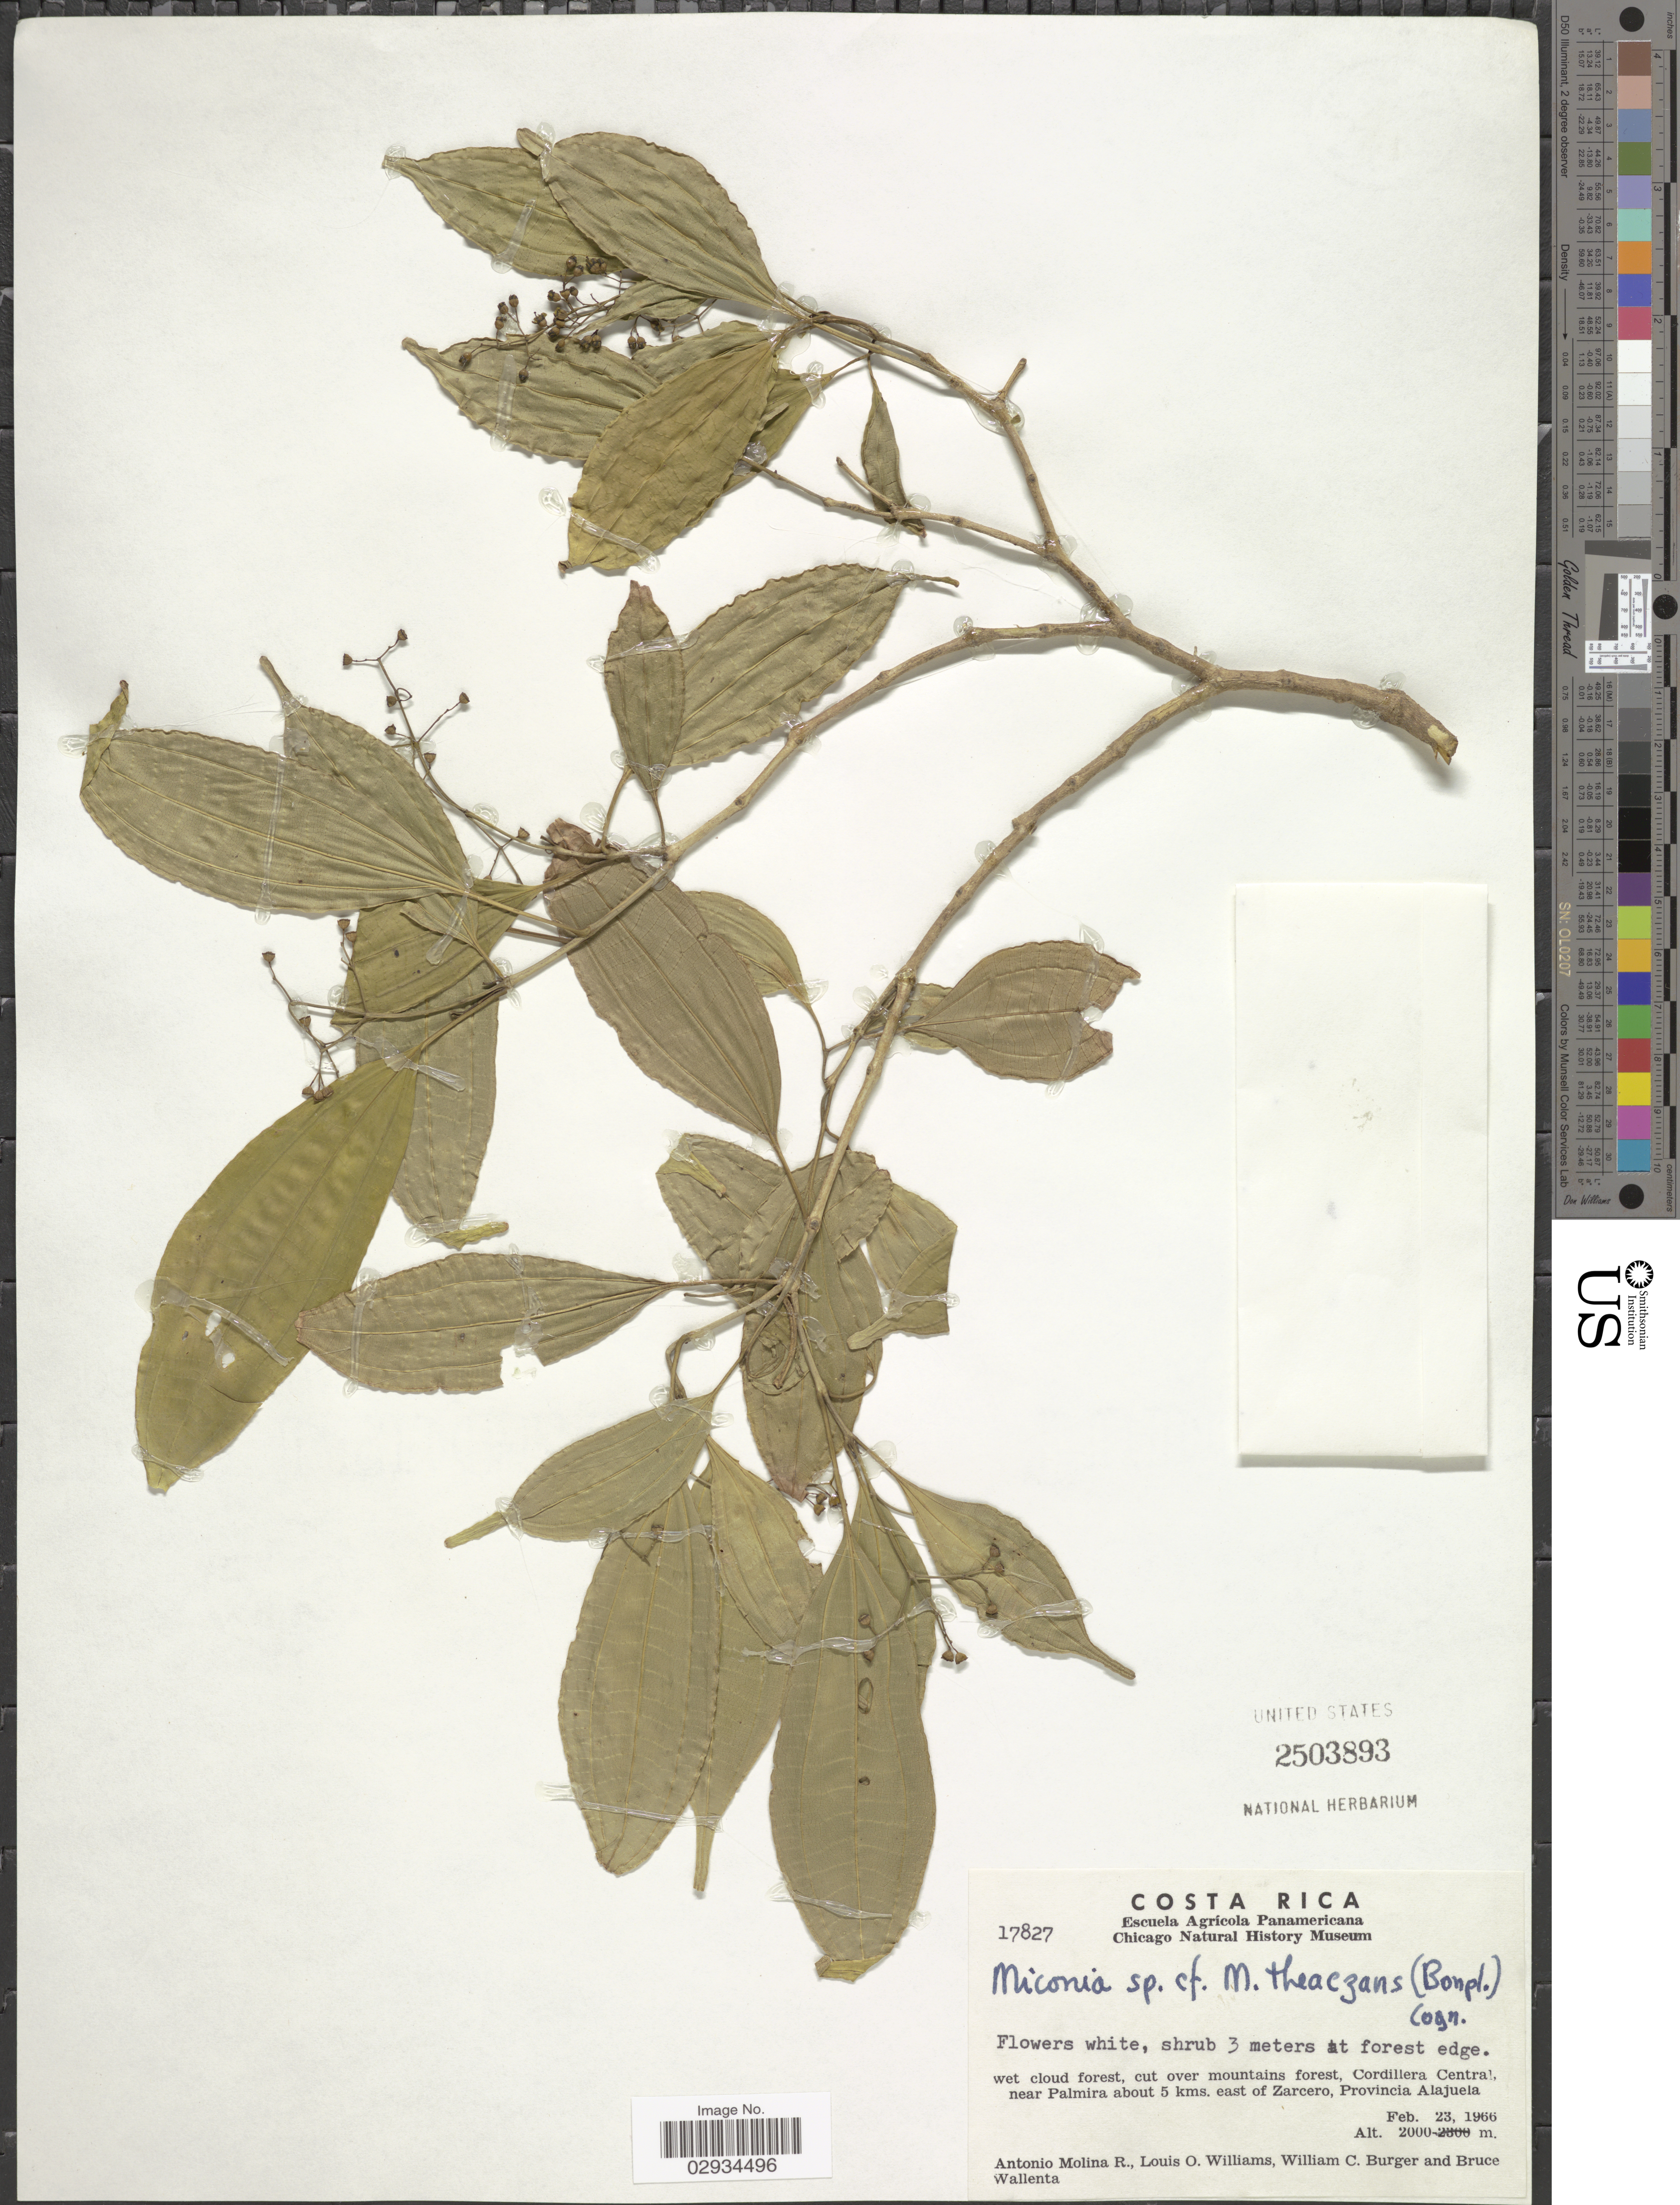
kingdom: Plantae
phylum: Tracheophyta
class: Magnoliopsida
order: Myrtales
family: Melastomataceae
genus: Miconia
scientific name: Miconia theizans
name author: (Bonpl.) Cogn.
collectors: A. Molina R., L. O. Williams, W. Burger & B. Wallenta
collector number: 17827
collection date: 1966-02-23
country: Costa Rica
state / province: Alajuela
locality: Cordillera Central near Palmira about 5 kms. east of Zarcero.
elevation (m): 2000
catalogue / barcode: US 2503893